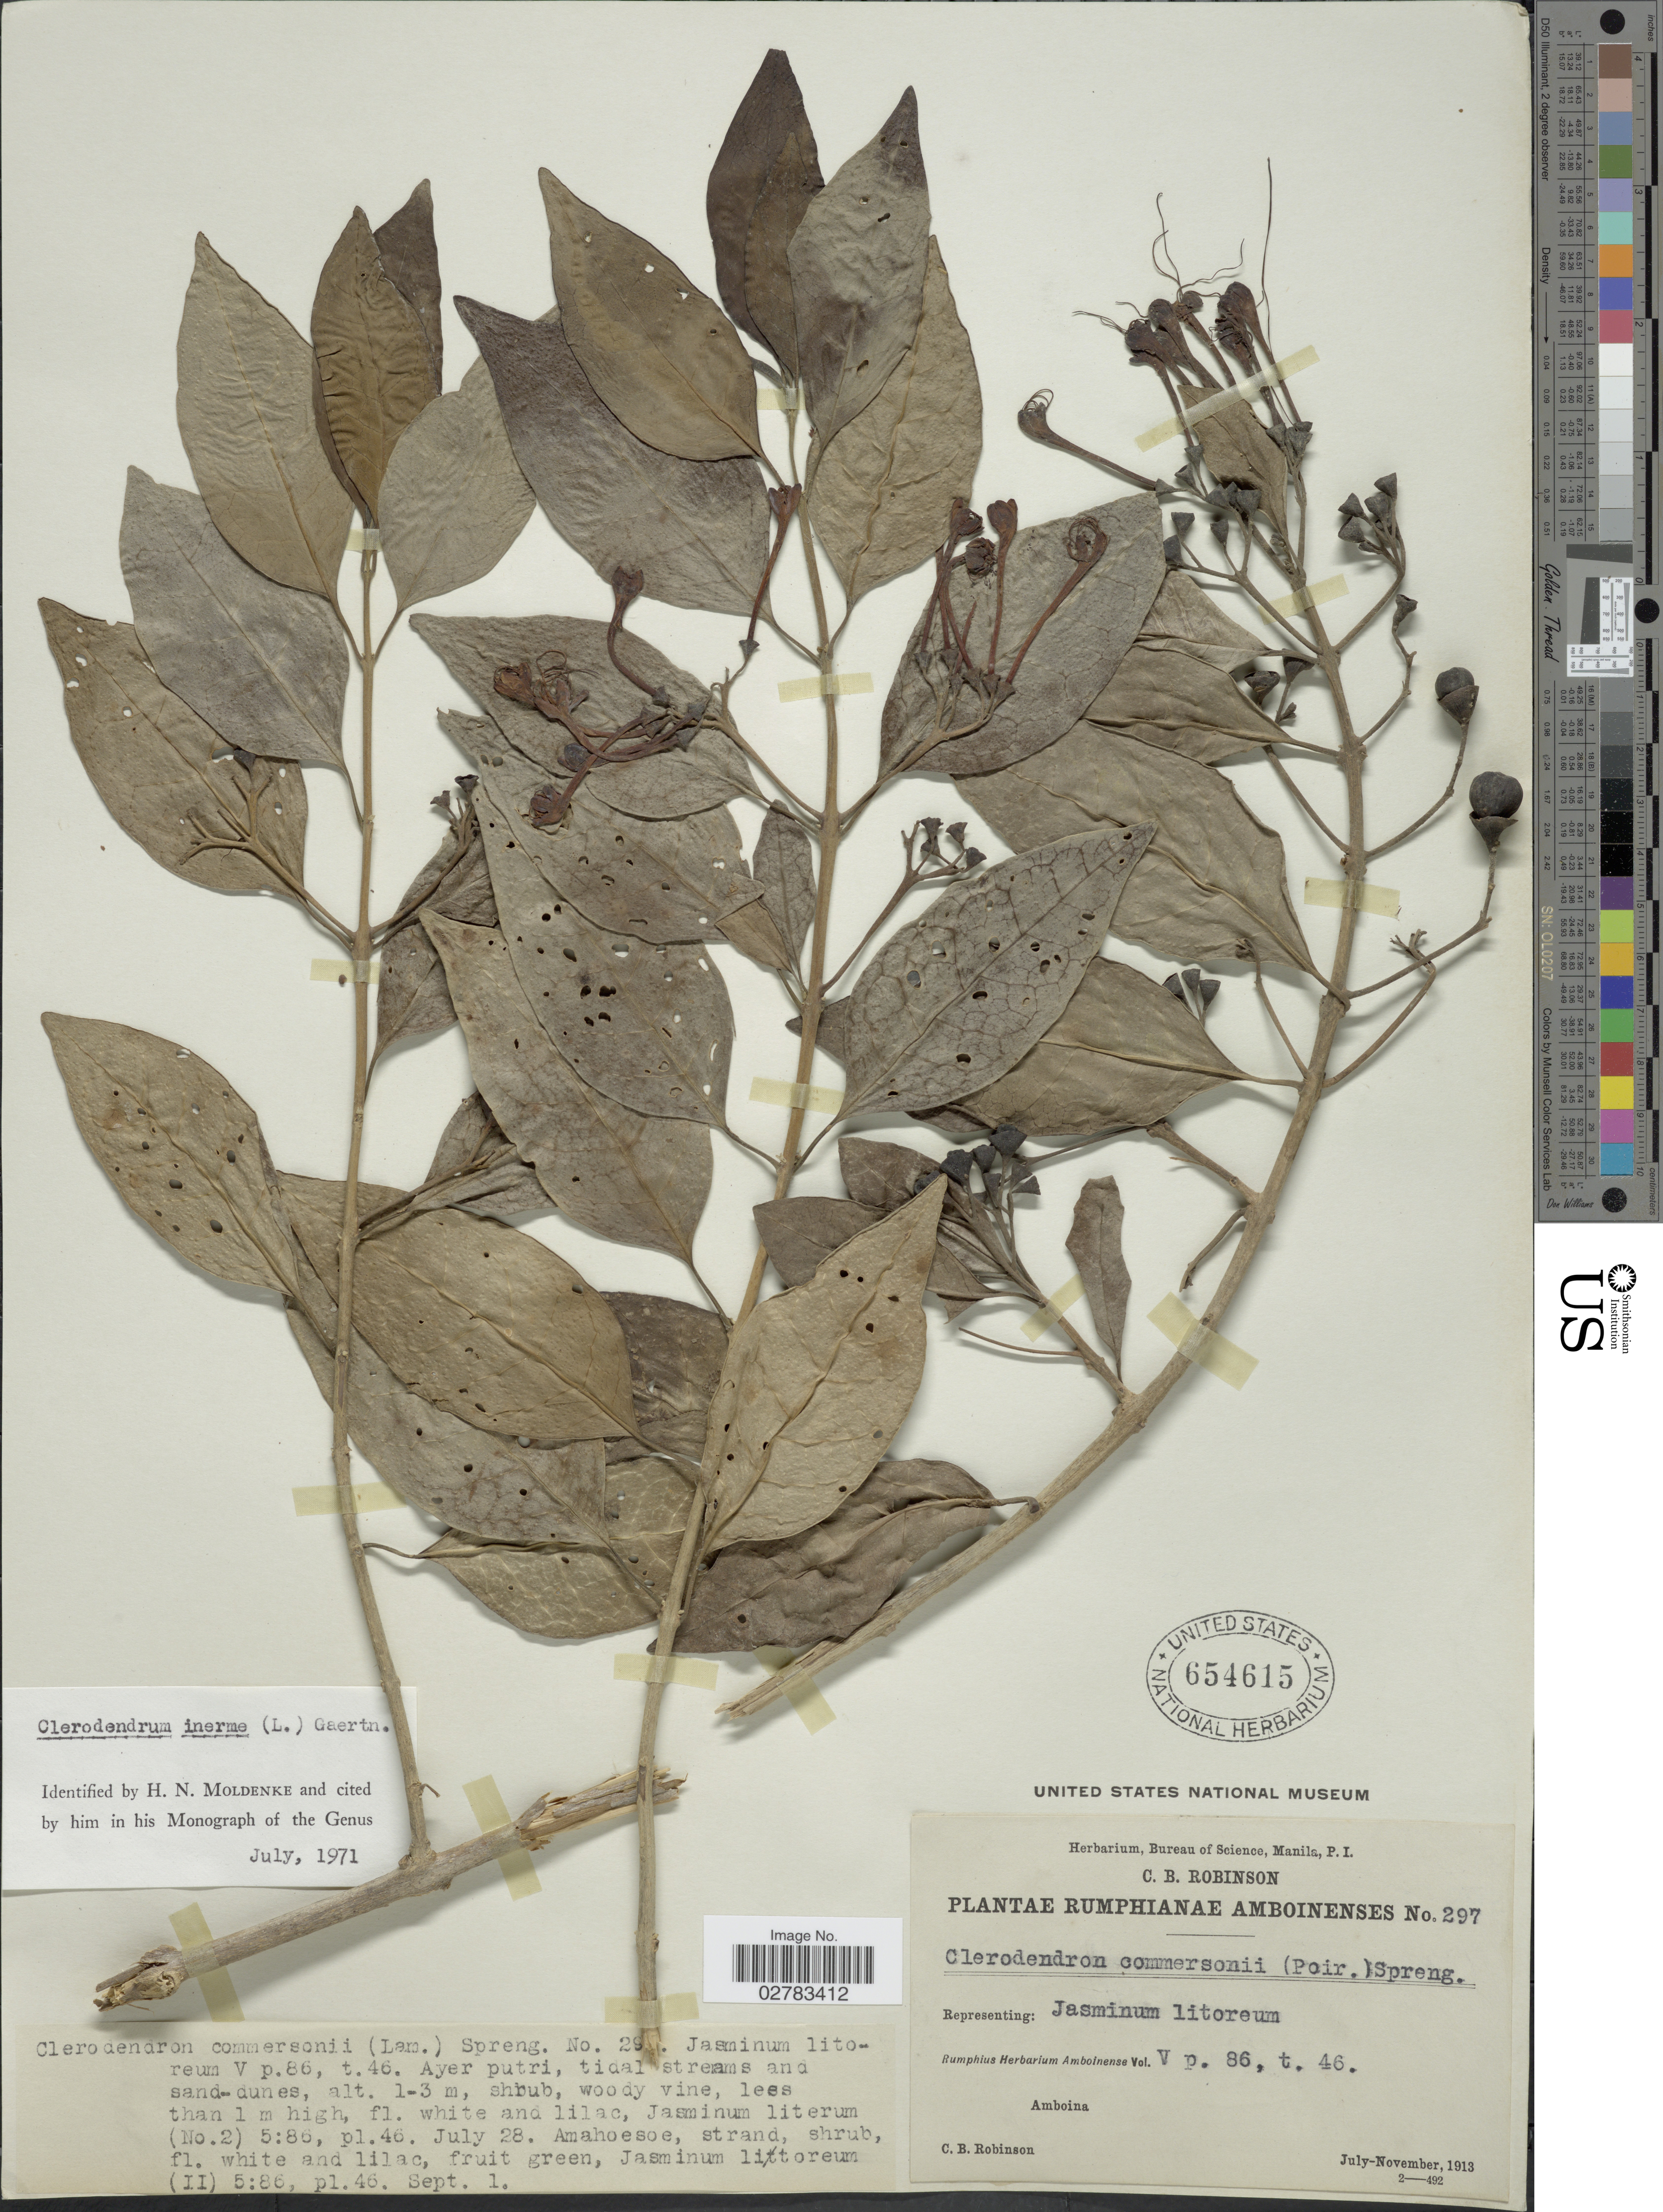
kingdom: Plantae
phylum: Tracheophyta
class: Magnoliopsida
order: Lamiales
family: Lamiaceae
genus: Clerodendrum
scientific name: Clerodendrum inerme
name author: (L.) Gaertn.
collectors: C. Robinson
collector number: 297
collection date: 1913-07/1913-11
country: Indonesia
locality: Amboina, Rumphianae Amboinenses [unsure placement]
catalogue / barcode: US 654615